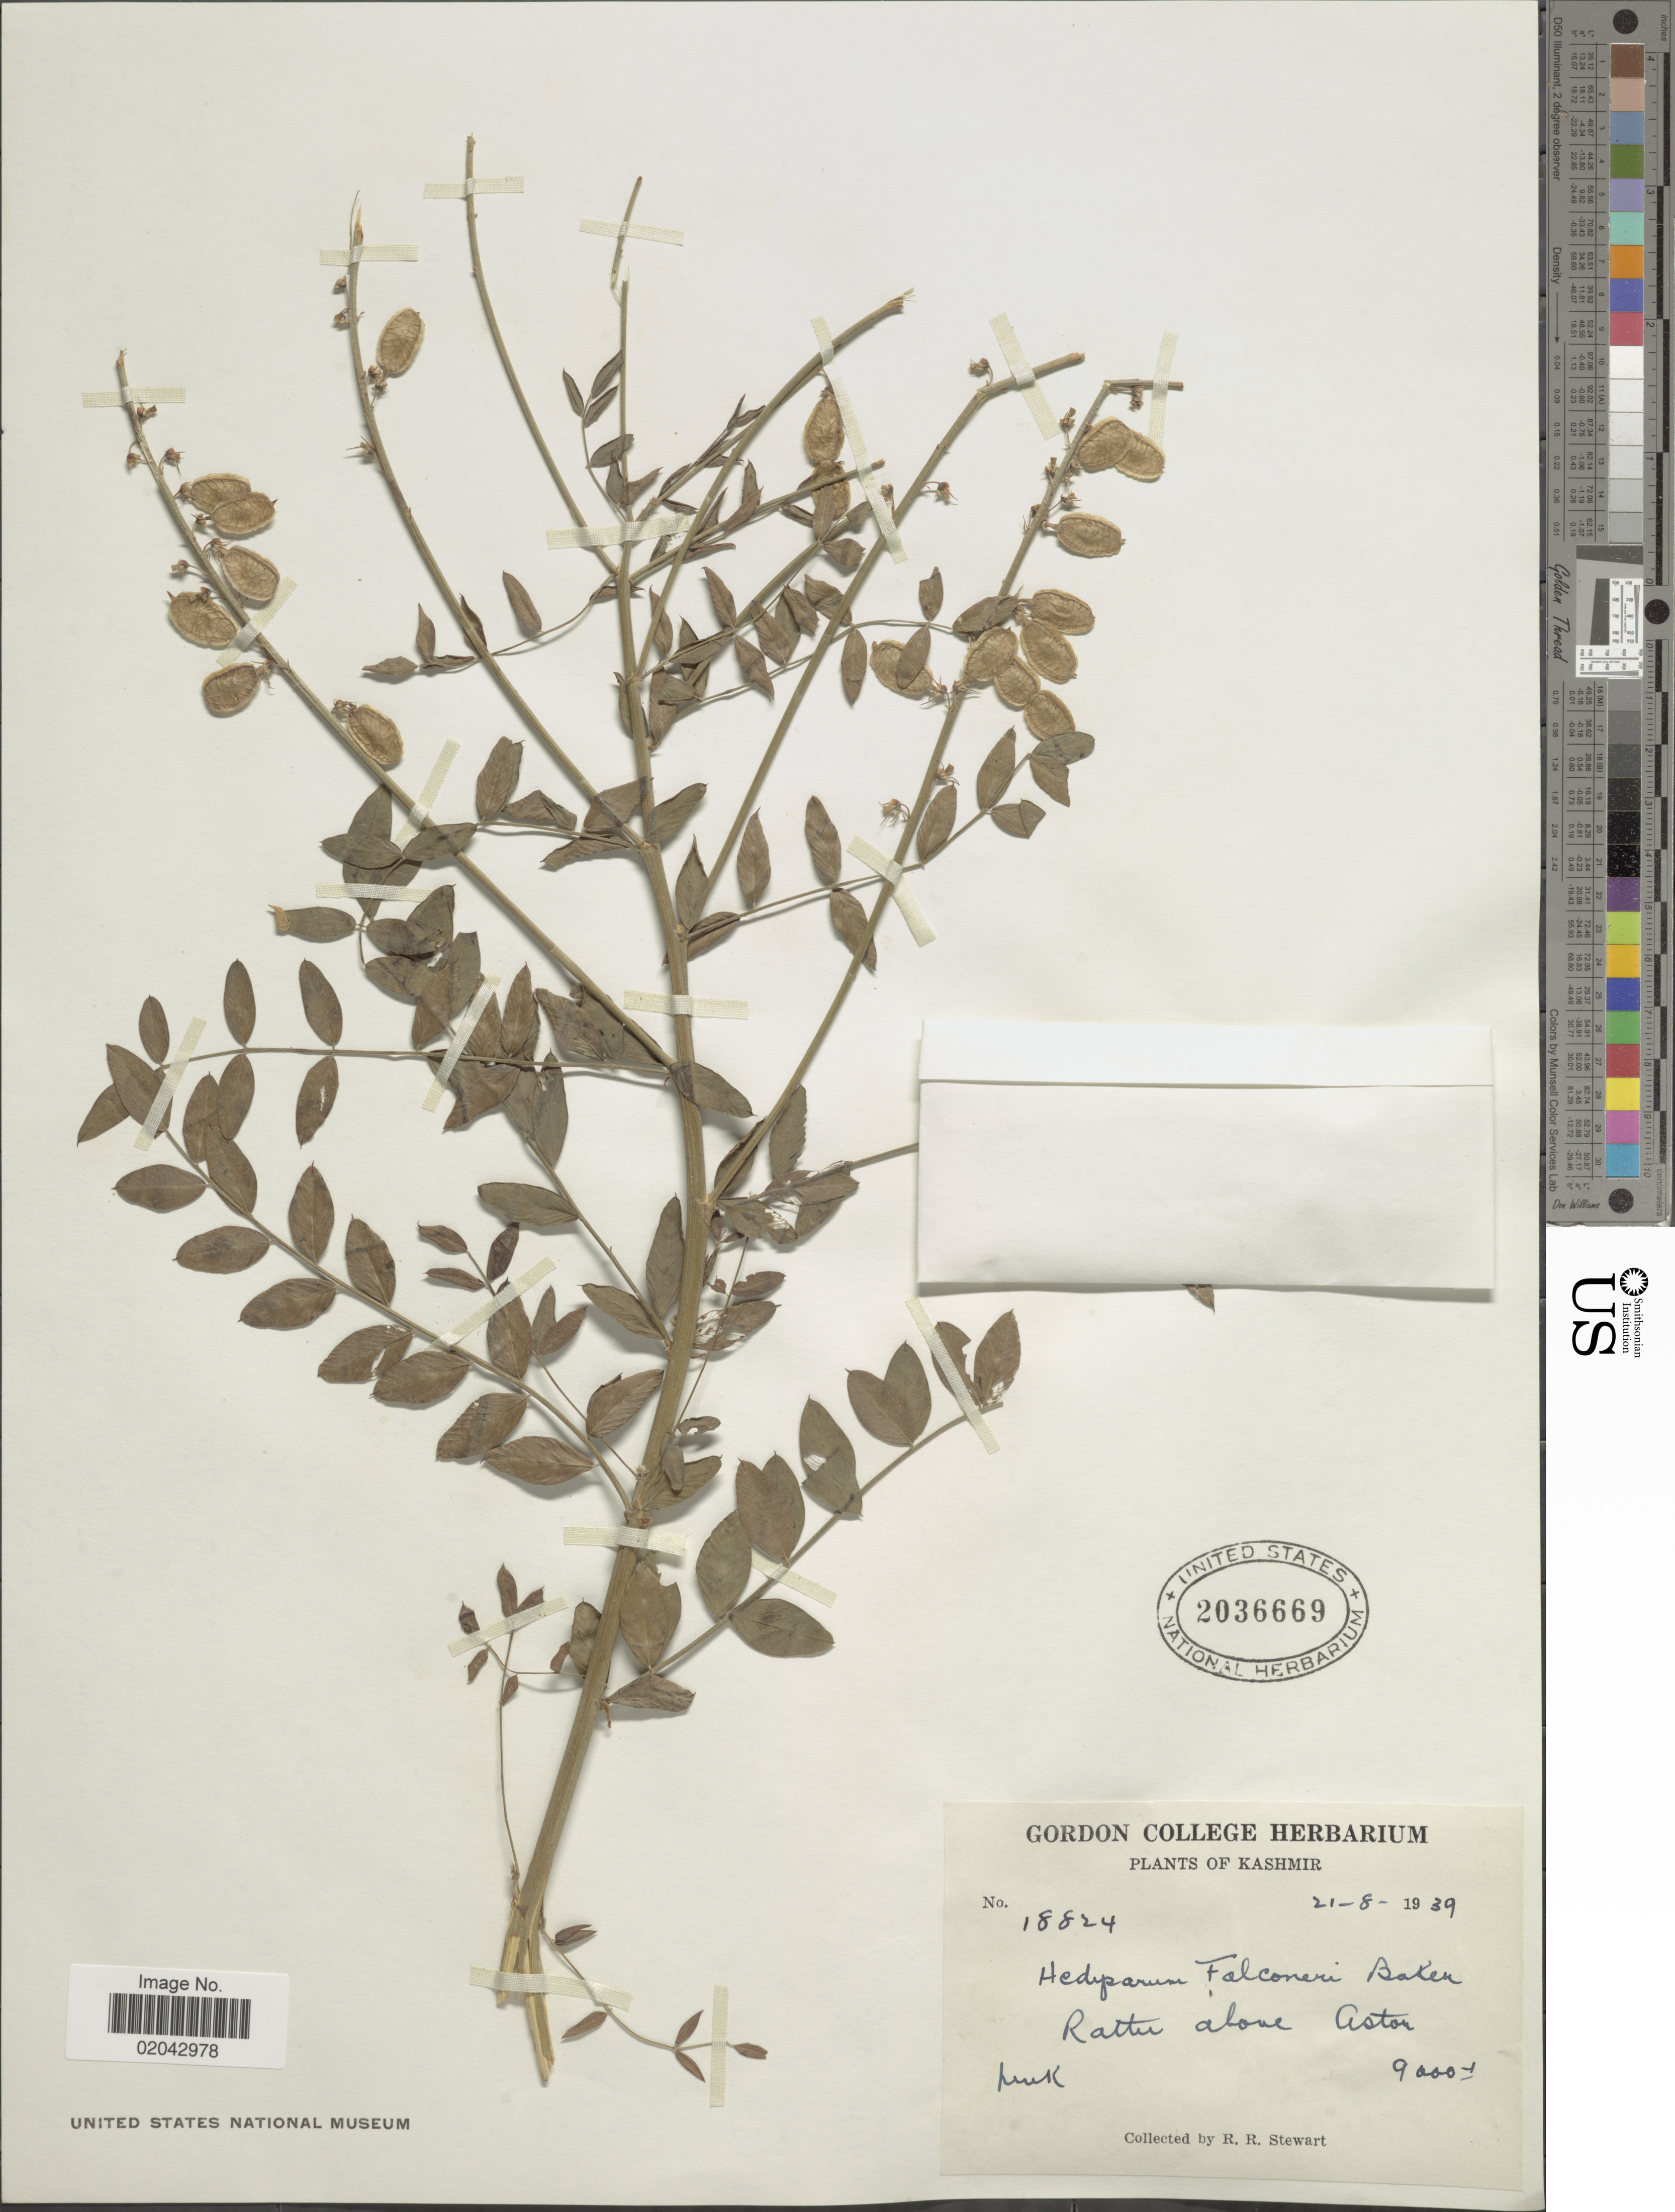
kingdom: Plantae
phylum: Tracheophyta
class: Magnoliopsida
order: Fabales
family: Fabaceae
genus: Hedysarum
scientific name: Hedysarum falconeri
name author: Baker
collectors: R. R. Stewart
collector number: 18824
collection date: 1939-08-21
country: Pakistan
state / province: Gilgit-Baltistan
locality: Kashmir, Rathi above Astor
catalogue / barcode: US 2036669